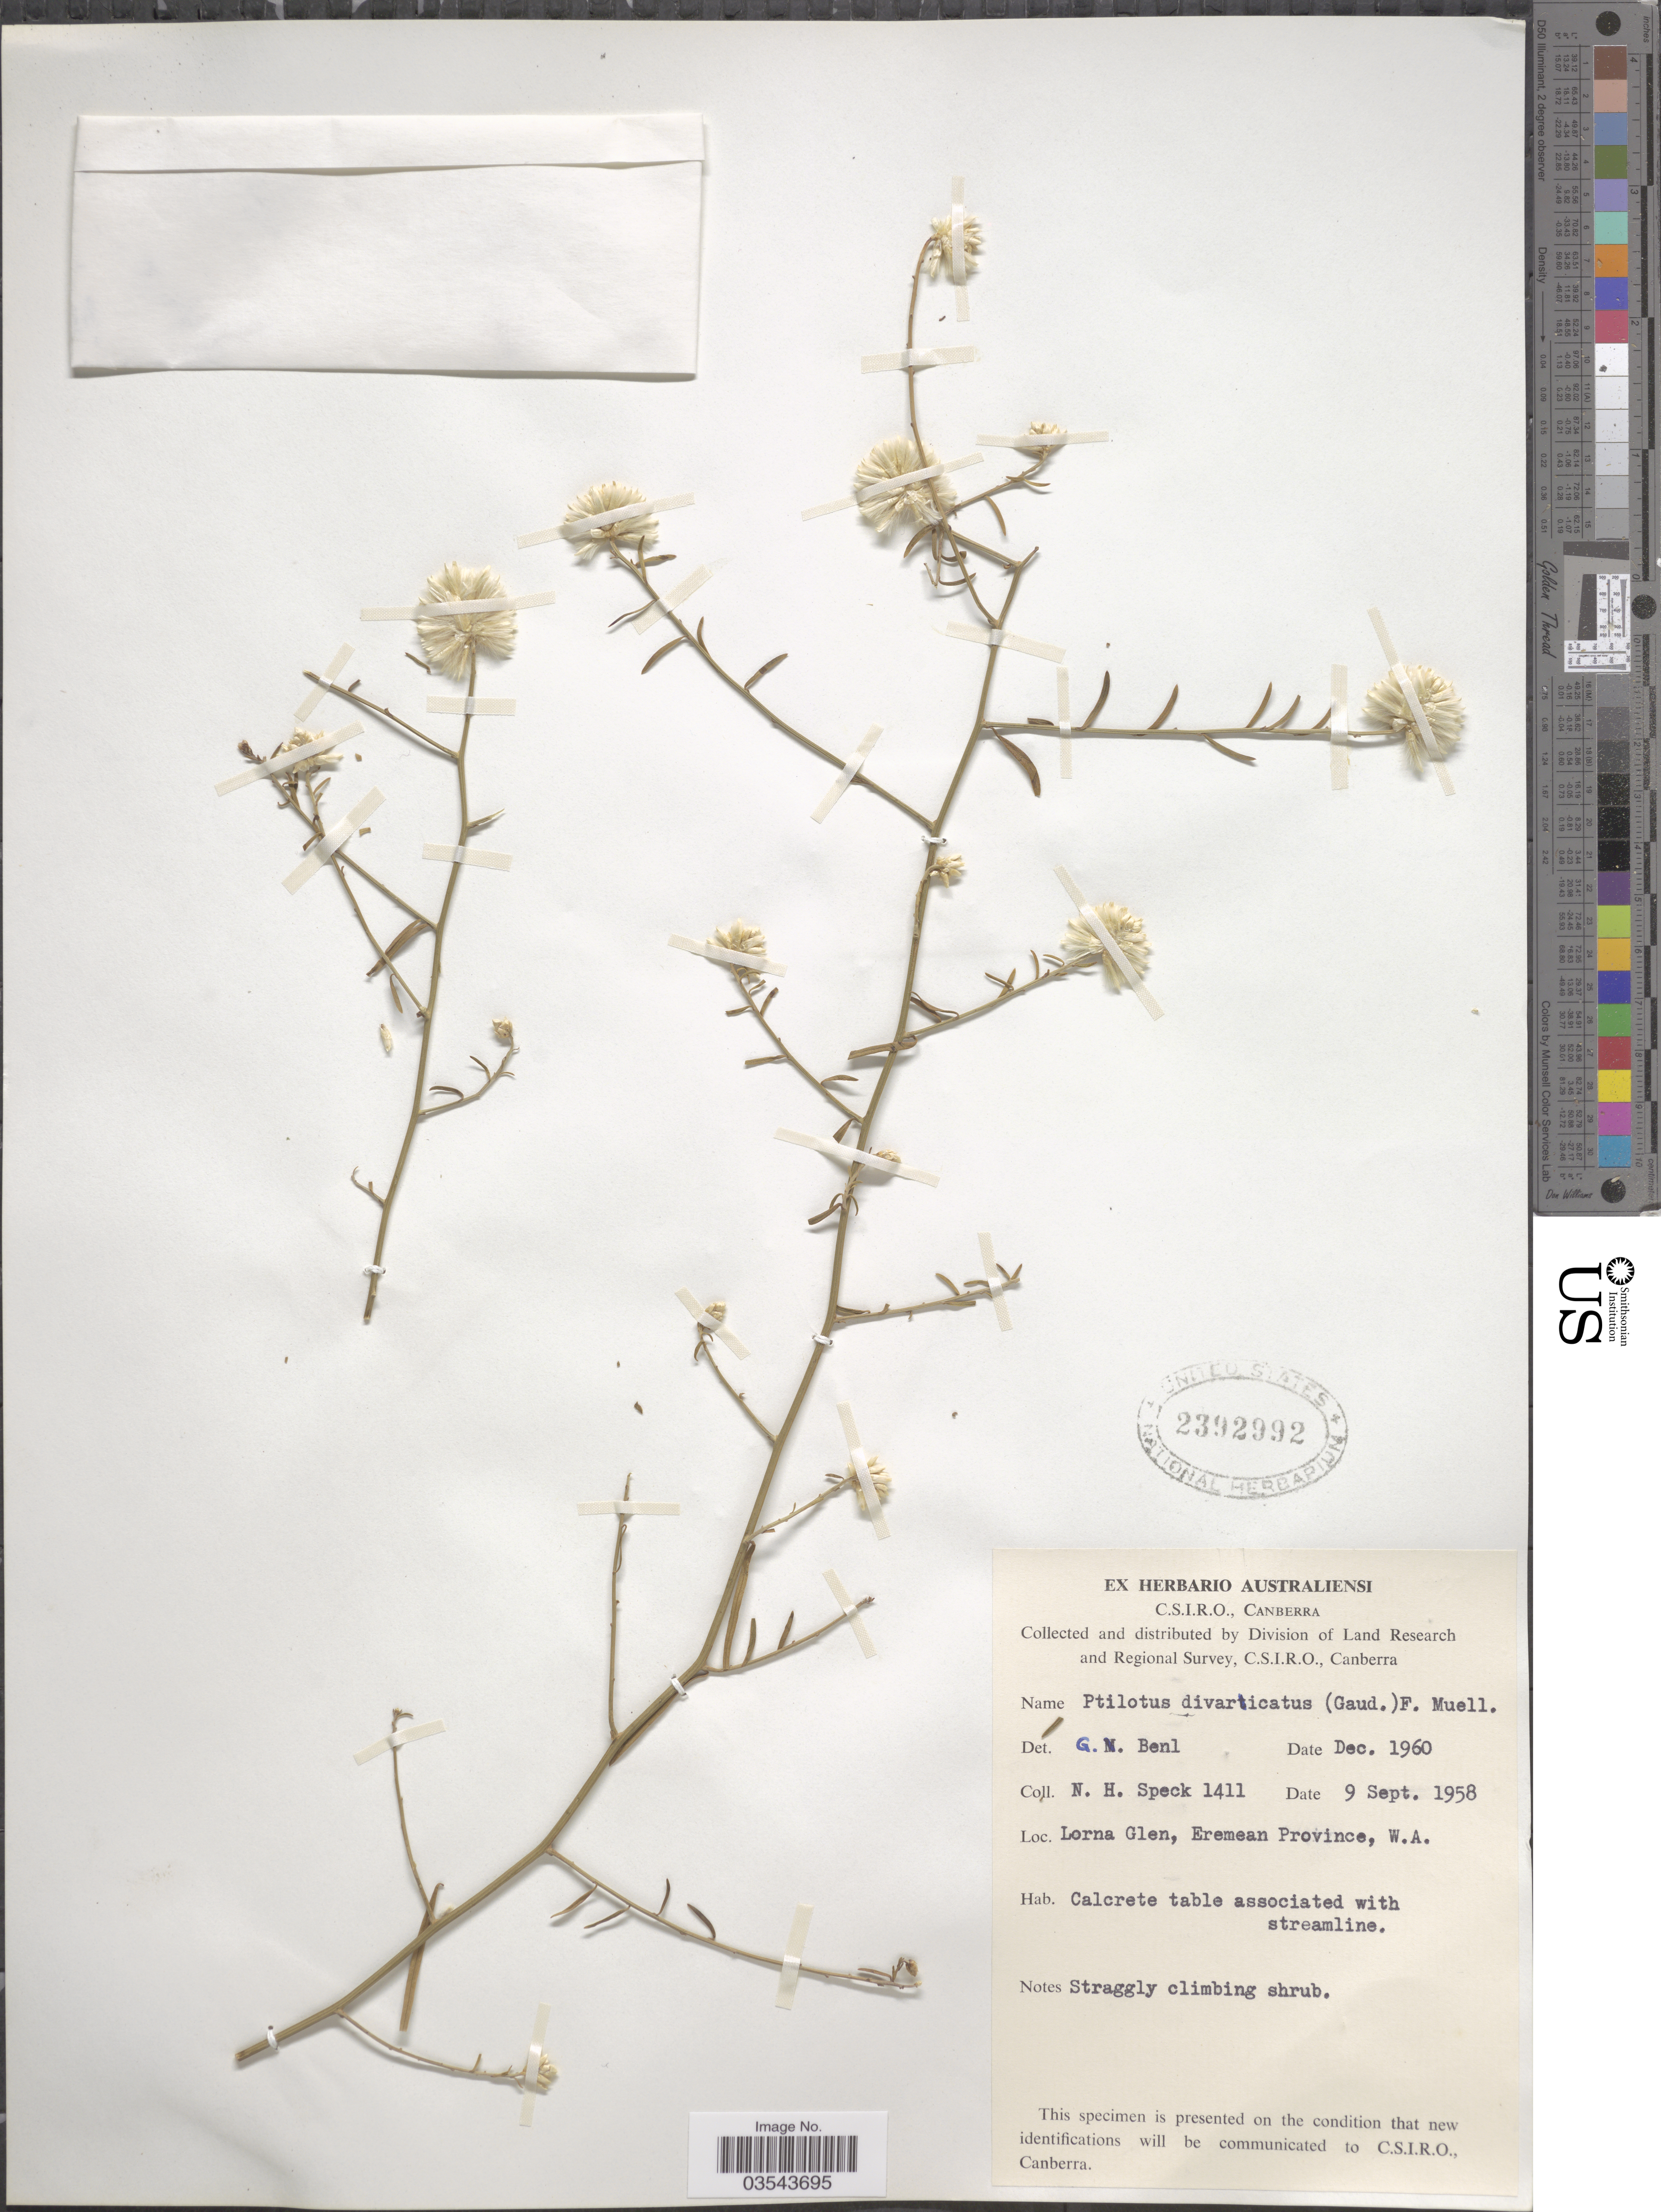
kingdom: Plantae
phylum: Tracheophyta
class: Magnoliopsida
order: Caryophyllales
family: Amaranthaceae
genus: Ptilotus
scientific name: Ptilotus divaricatus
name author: (Gaudich.) F. Muell.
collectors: N. Speck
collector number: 1411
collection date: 1958-09-09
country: Australia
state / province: Western Australia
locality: Lorna Glen, Eremean Province, W.A.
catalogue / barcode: US 2392992